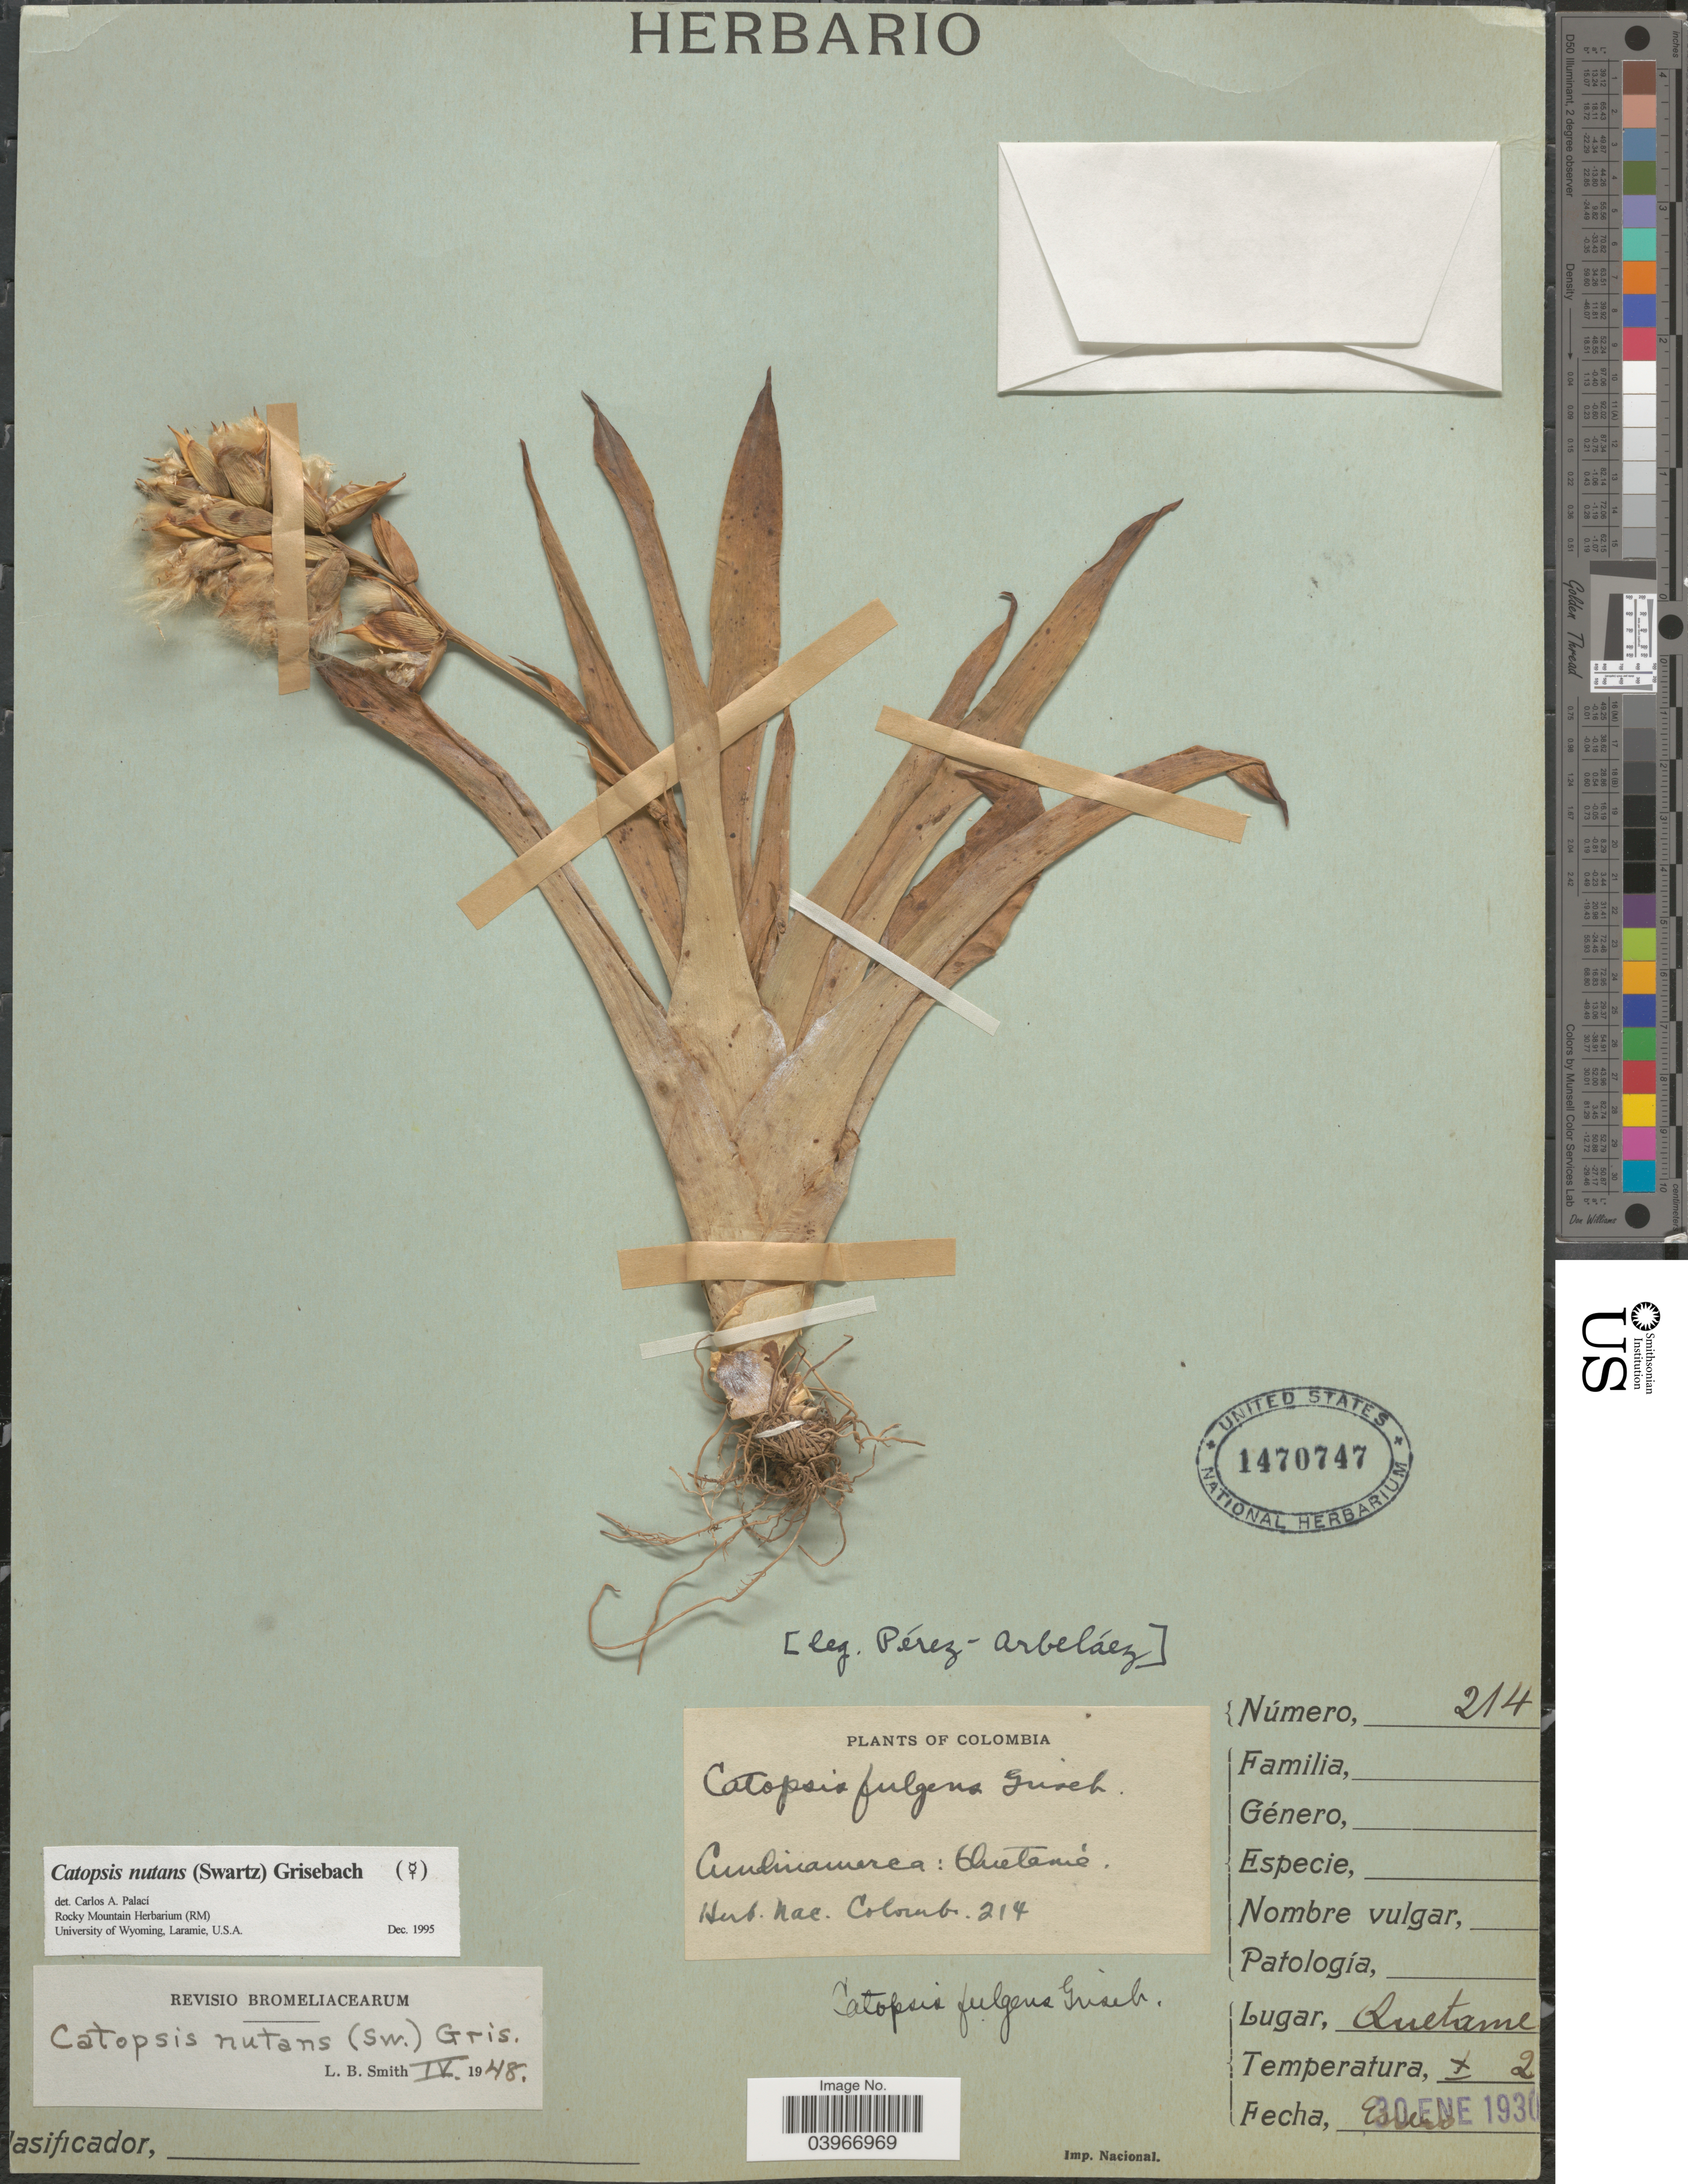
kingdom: Plantae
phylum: Tracheophyta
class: Liliopsida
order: Poales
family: Bromeliaceae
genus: Catopsis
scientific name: Catopsis nutans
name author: (Sw.) Griseb.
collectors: E. Pérez Arbeláez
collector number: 214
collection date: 1930-01-30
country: Colombia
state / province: Cundinamarca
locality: Quetamé.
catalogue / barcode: US 1470747